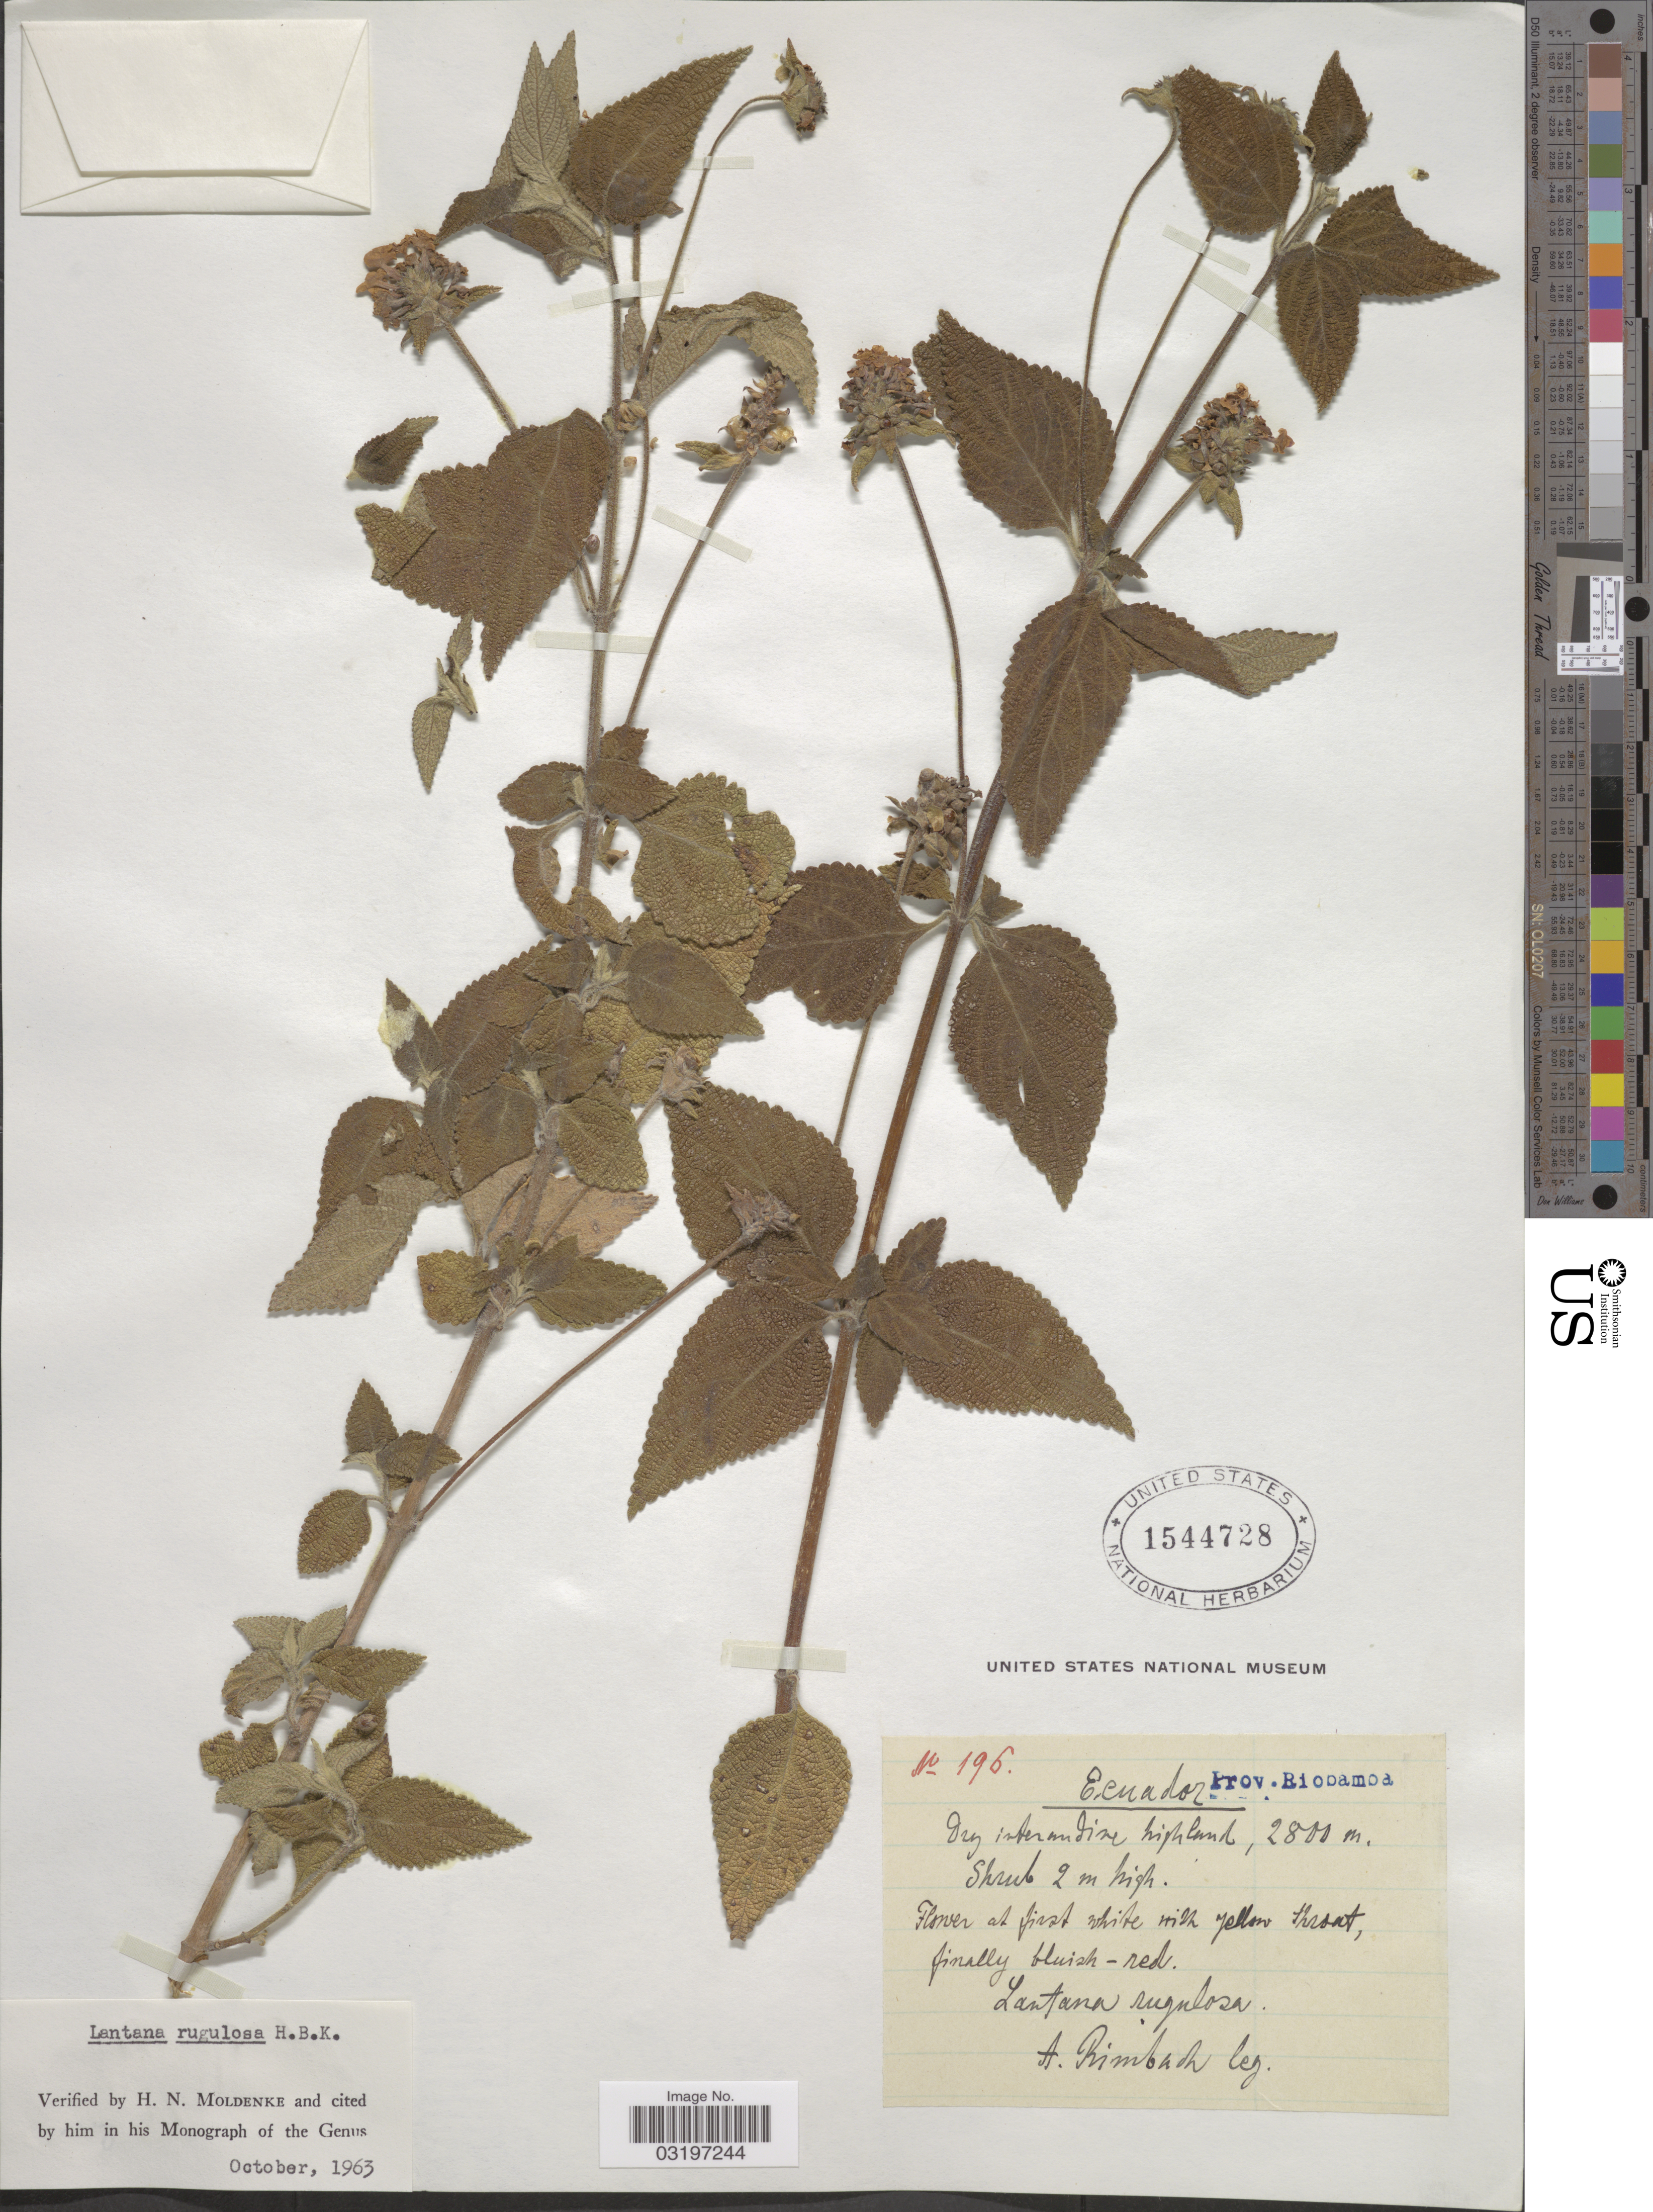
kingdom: Plantae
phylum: Tracheophyta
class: Magnoliopsida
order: Lamiales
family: Verbenaceae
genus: Lantana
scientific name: Lantana rugulosa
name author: Kunth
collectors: A. Rimbach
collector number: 196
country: Ecuador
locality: Prov. Riobamba.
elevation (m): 2800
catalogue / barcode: US 1544728